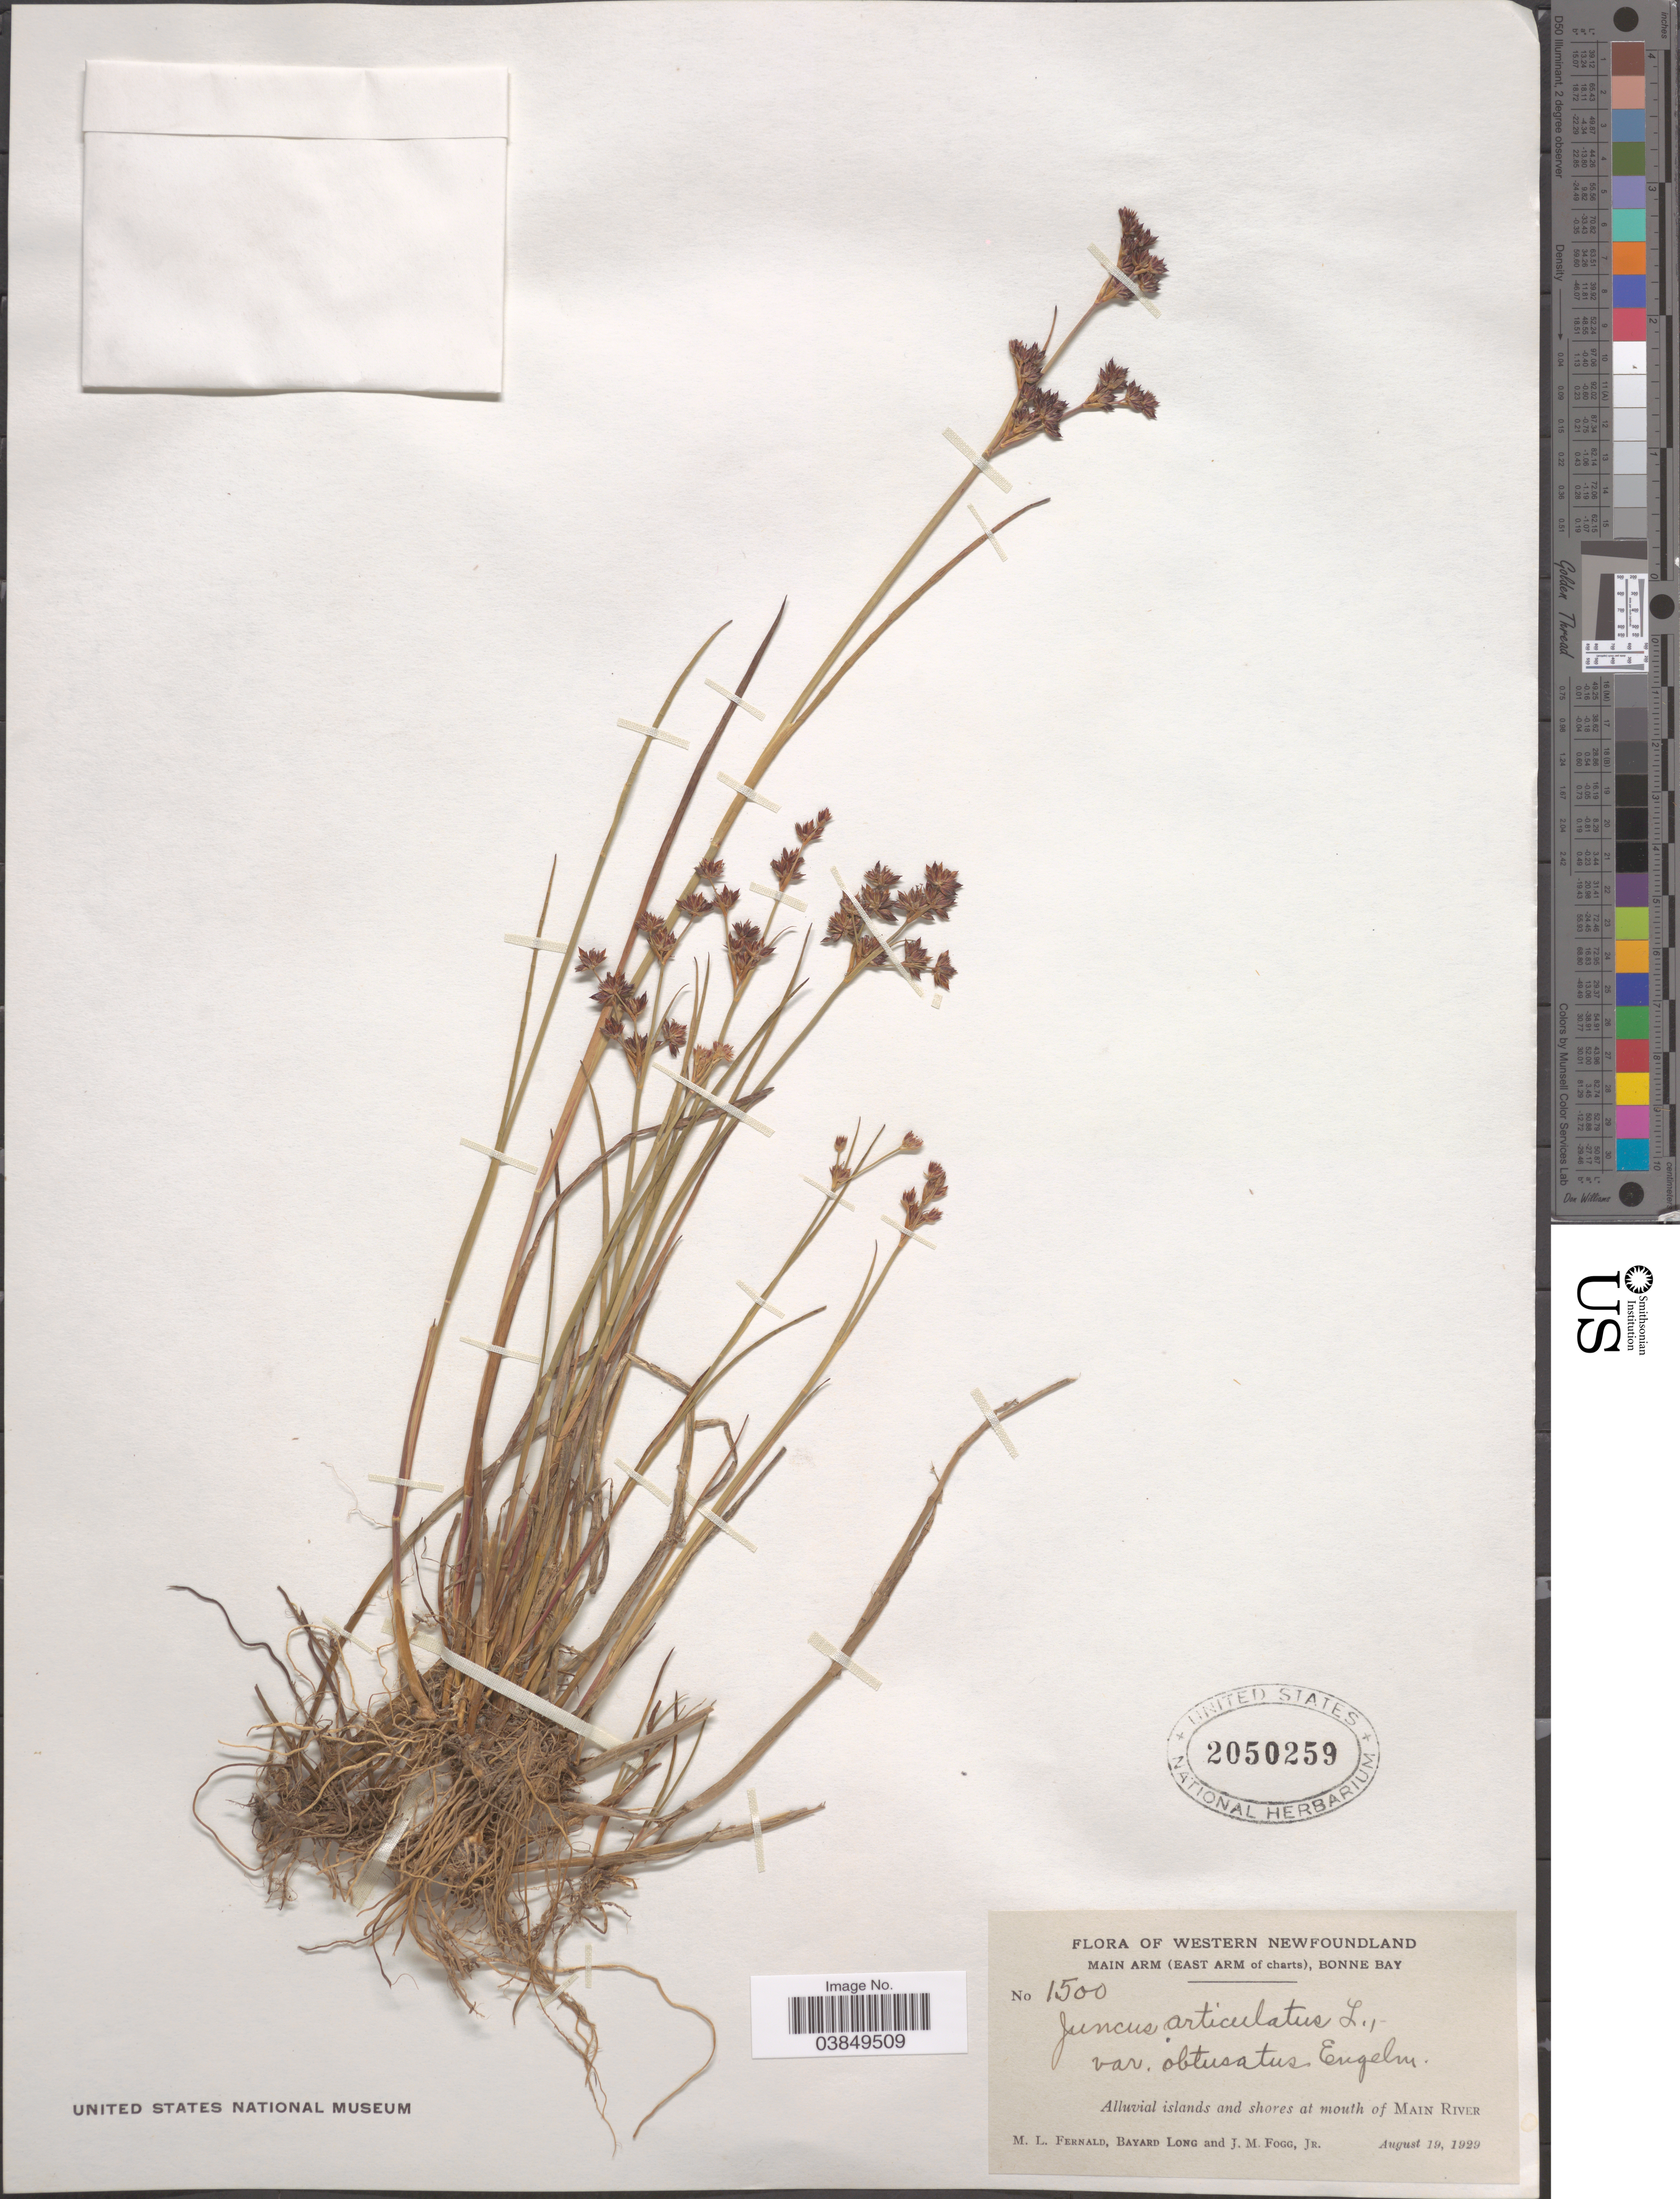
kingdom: Plantae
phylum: Tracheophyta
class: Liliopsida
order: Poales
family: Juncaceae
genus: Juncus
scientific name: Juncus articulatus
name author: L.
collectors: M. L. Fernald, B. Long & J. Fogg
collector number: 1500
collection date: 1929-08-19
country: Canada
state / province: Newfoundland and Labrador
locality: Western Newfoundland. Main Arm (East Arm of charts), Bonne Bay. Mouth of Main River.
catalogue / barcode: US 2050259